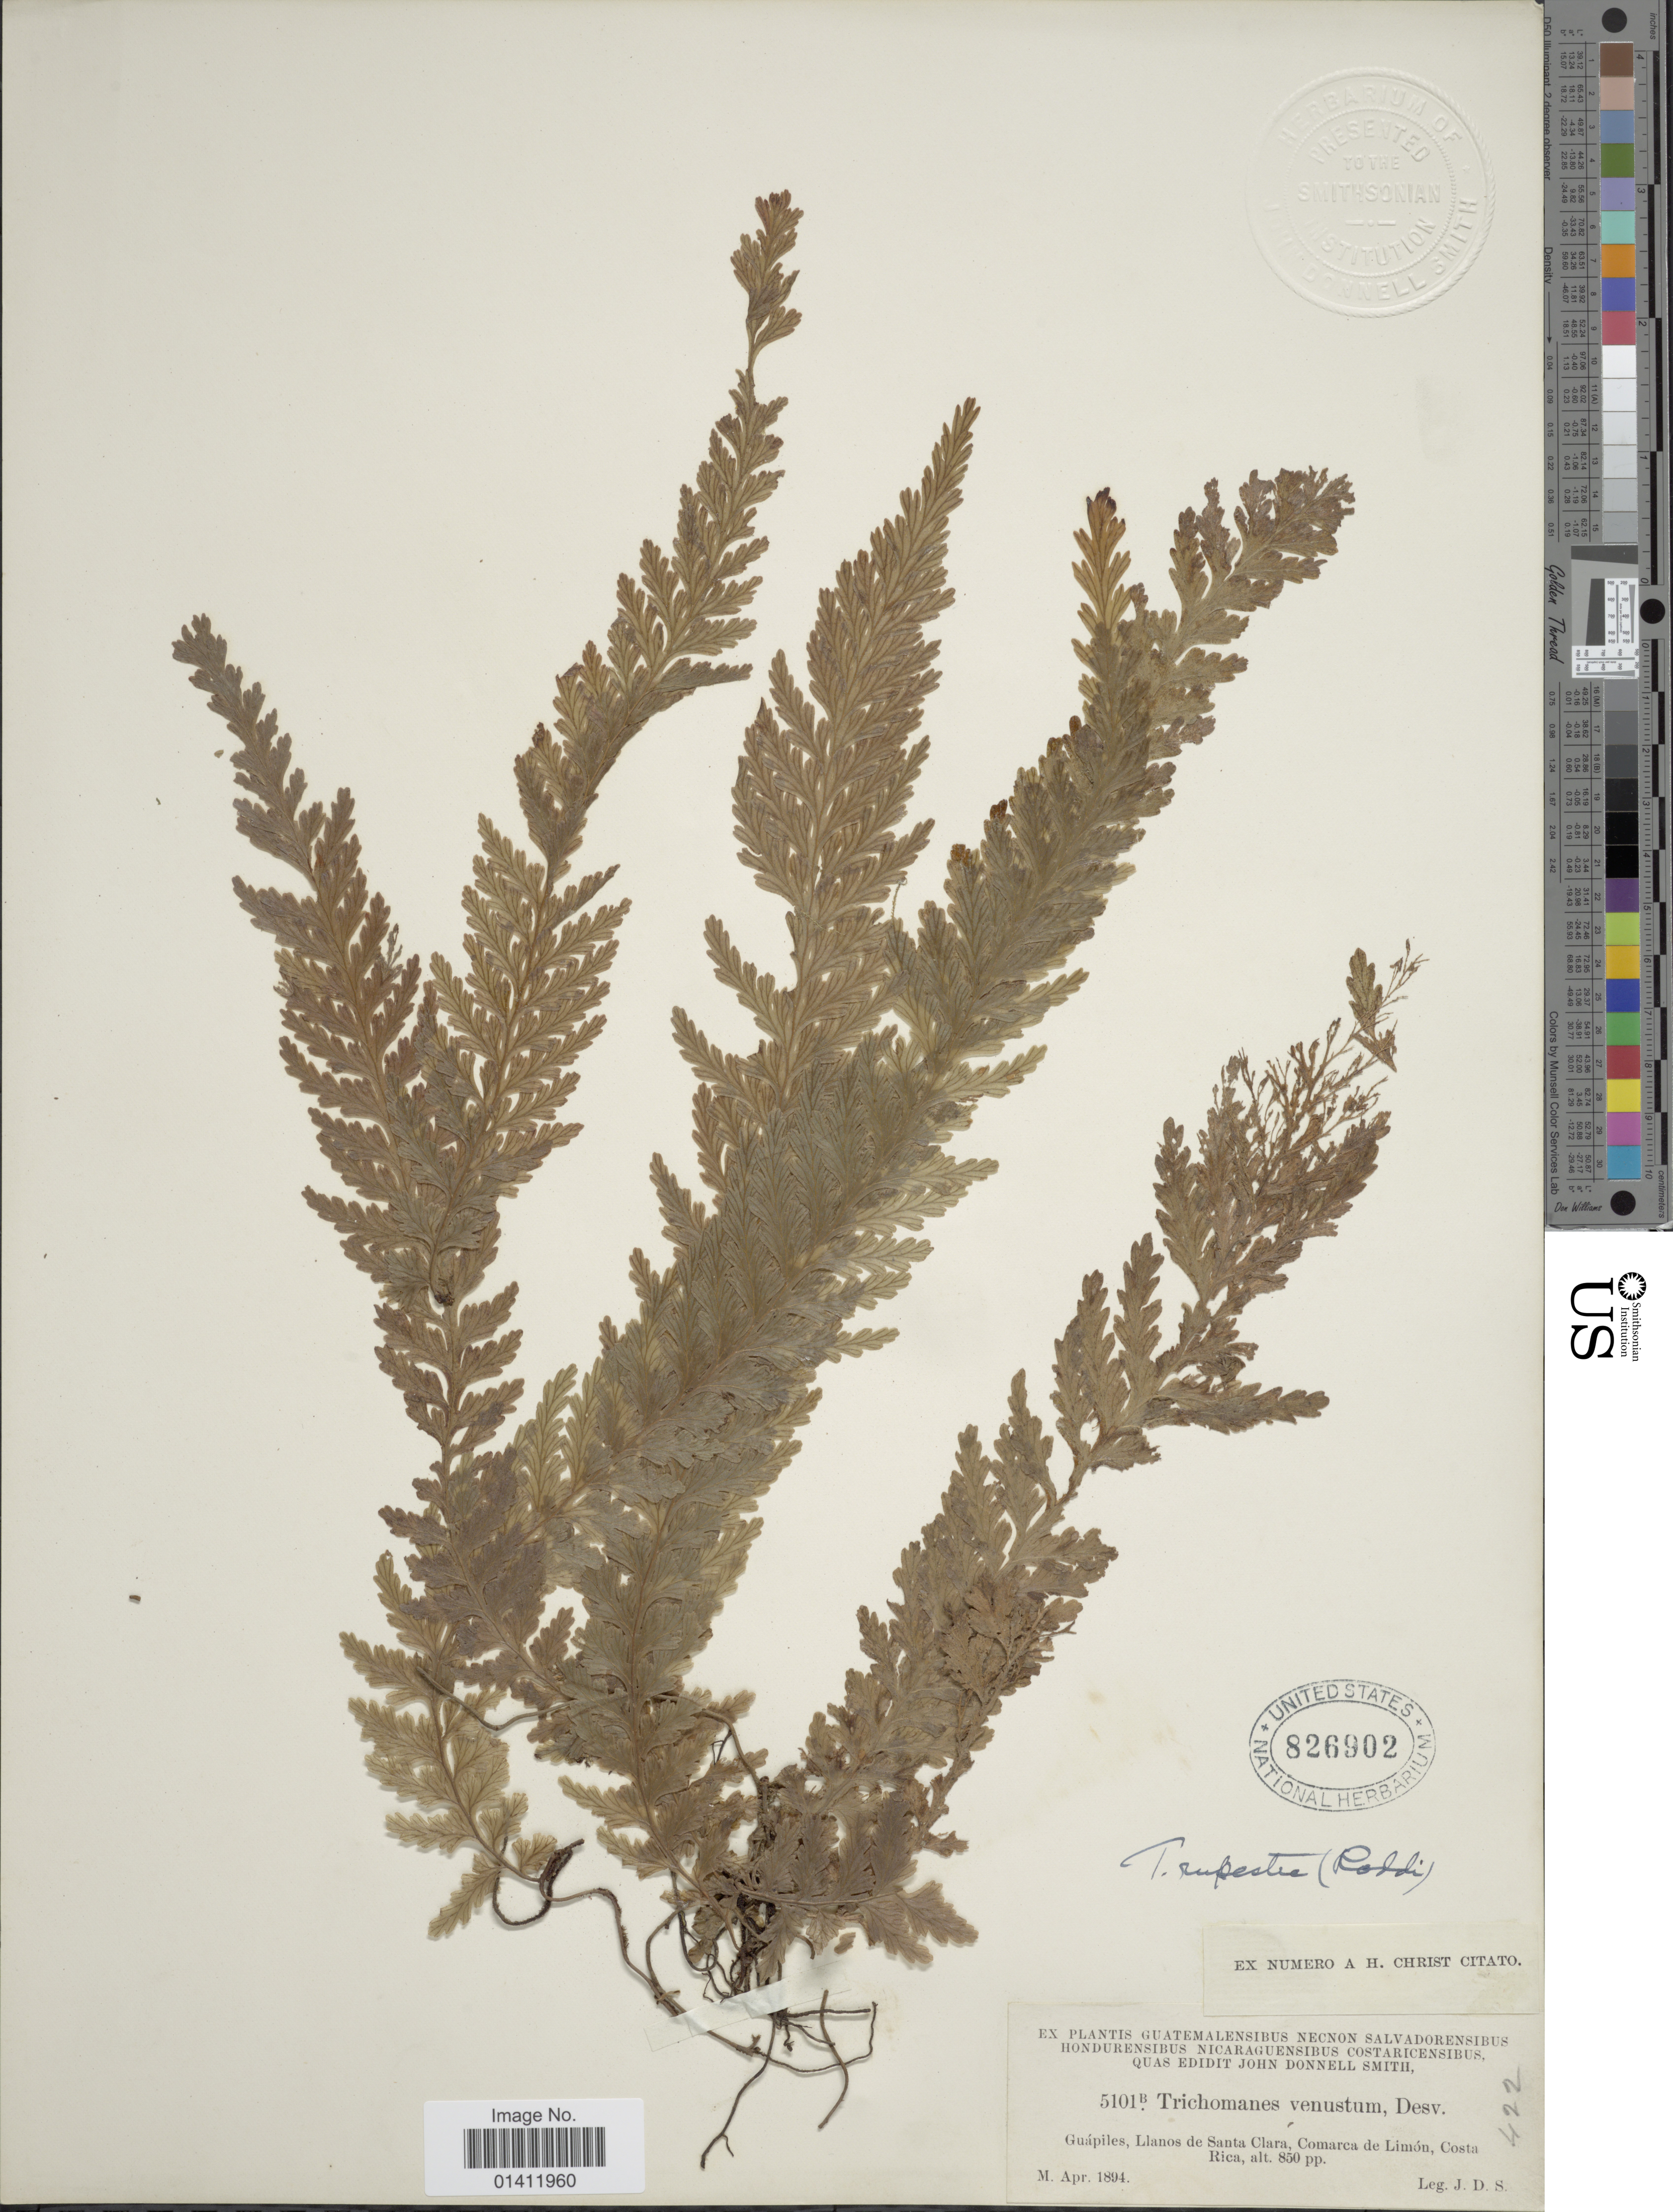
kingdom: Plantae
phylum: Tracheophyta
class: Polypodiopsida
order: Hymenophyllales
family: Hymenophyllaceae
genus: Vandenboschia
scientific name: Vandenboschia rupestris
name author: (Raddi) Ebihara & K. Iwats.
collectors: J. Donnell Smith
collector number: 5101b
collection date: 1894-04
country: Costa Rica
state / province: Limón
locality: Guapiles, Llanos de Santa Clara, Comarca de Limon.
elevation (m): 259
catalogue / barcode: US 826902